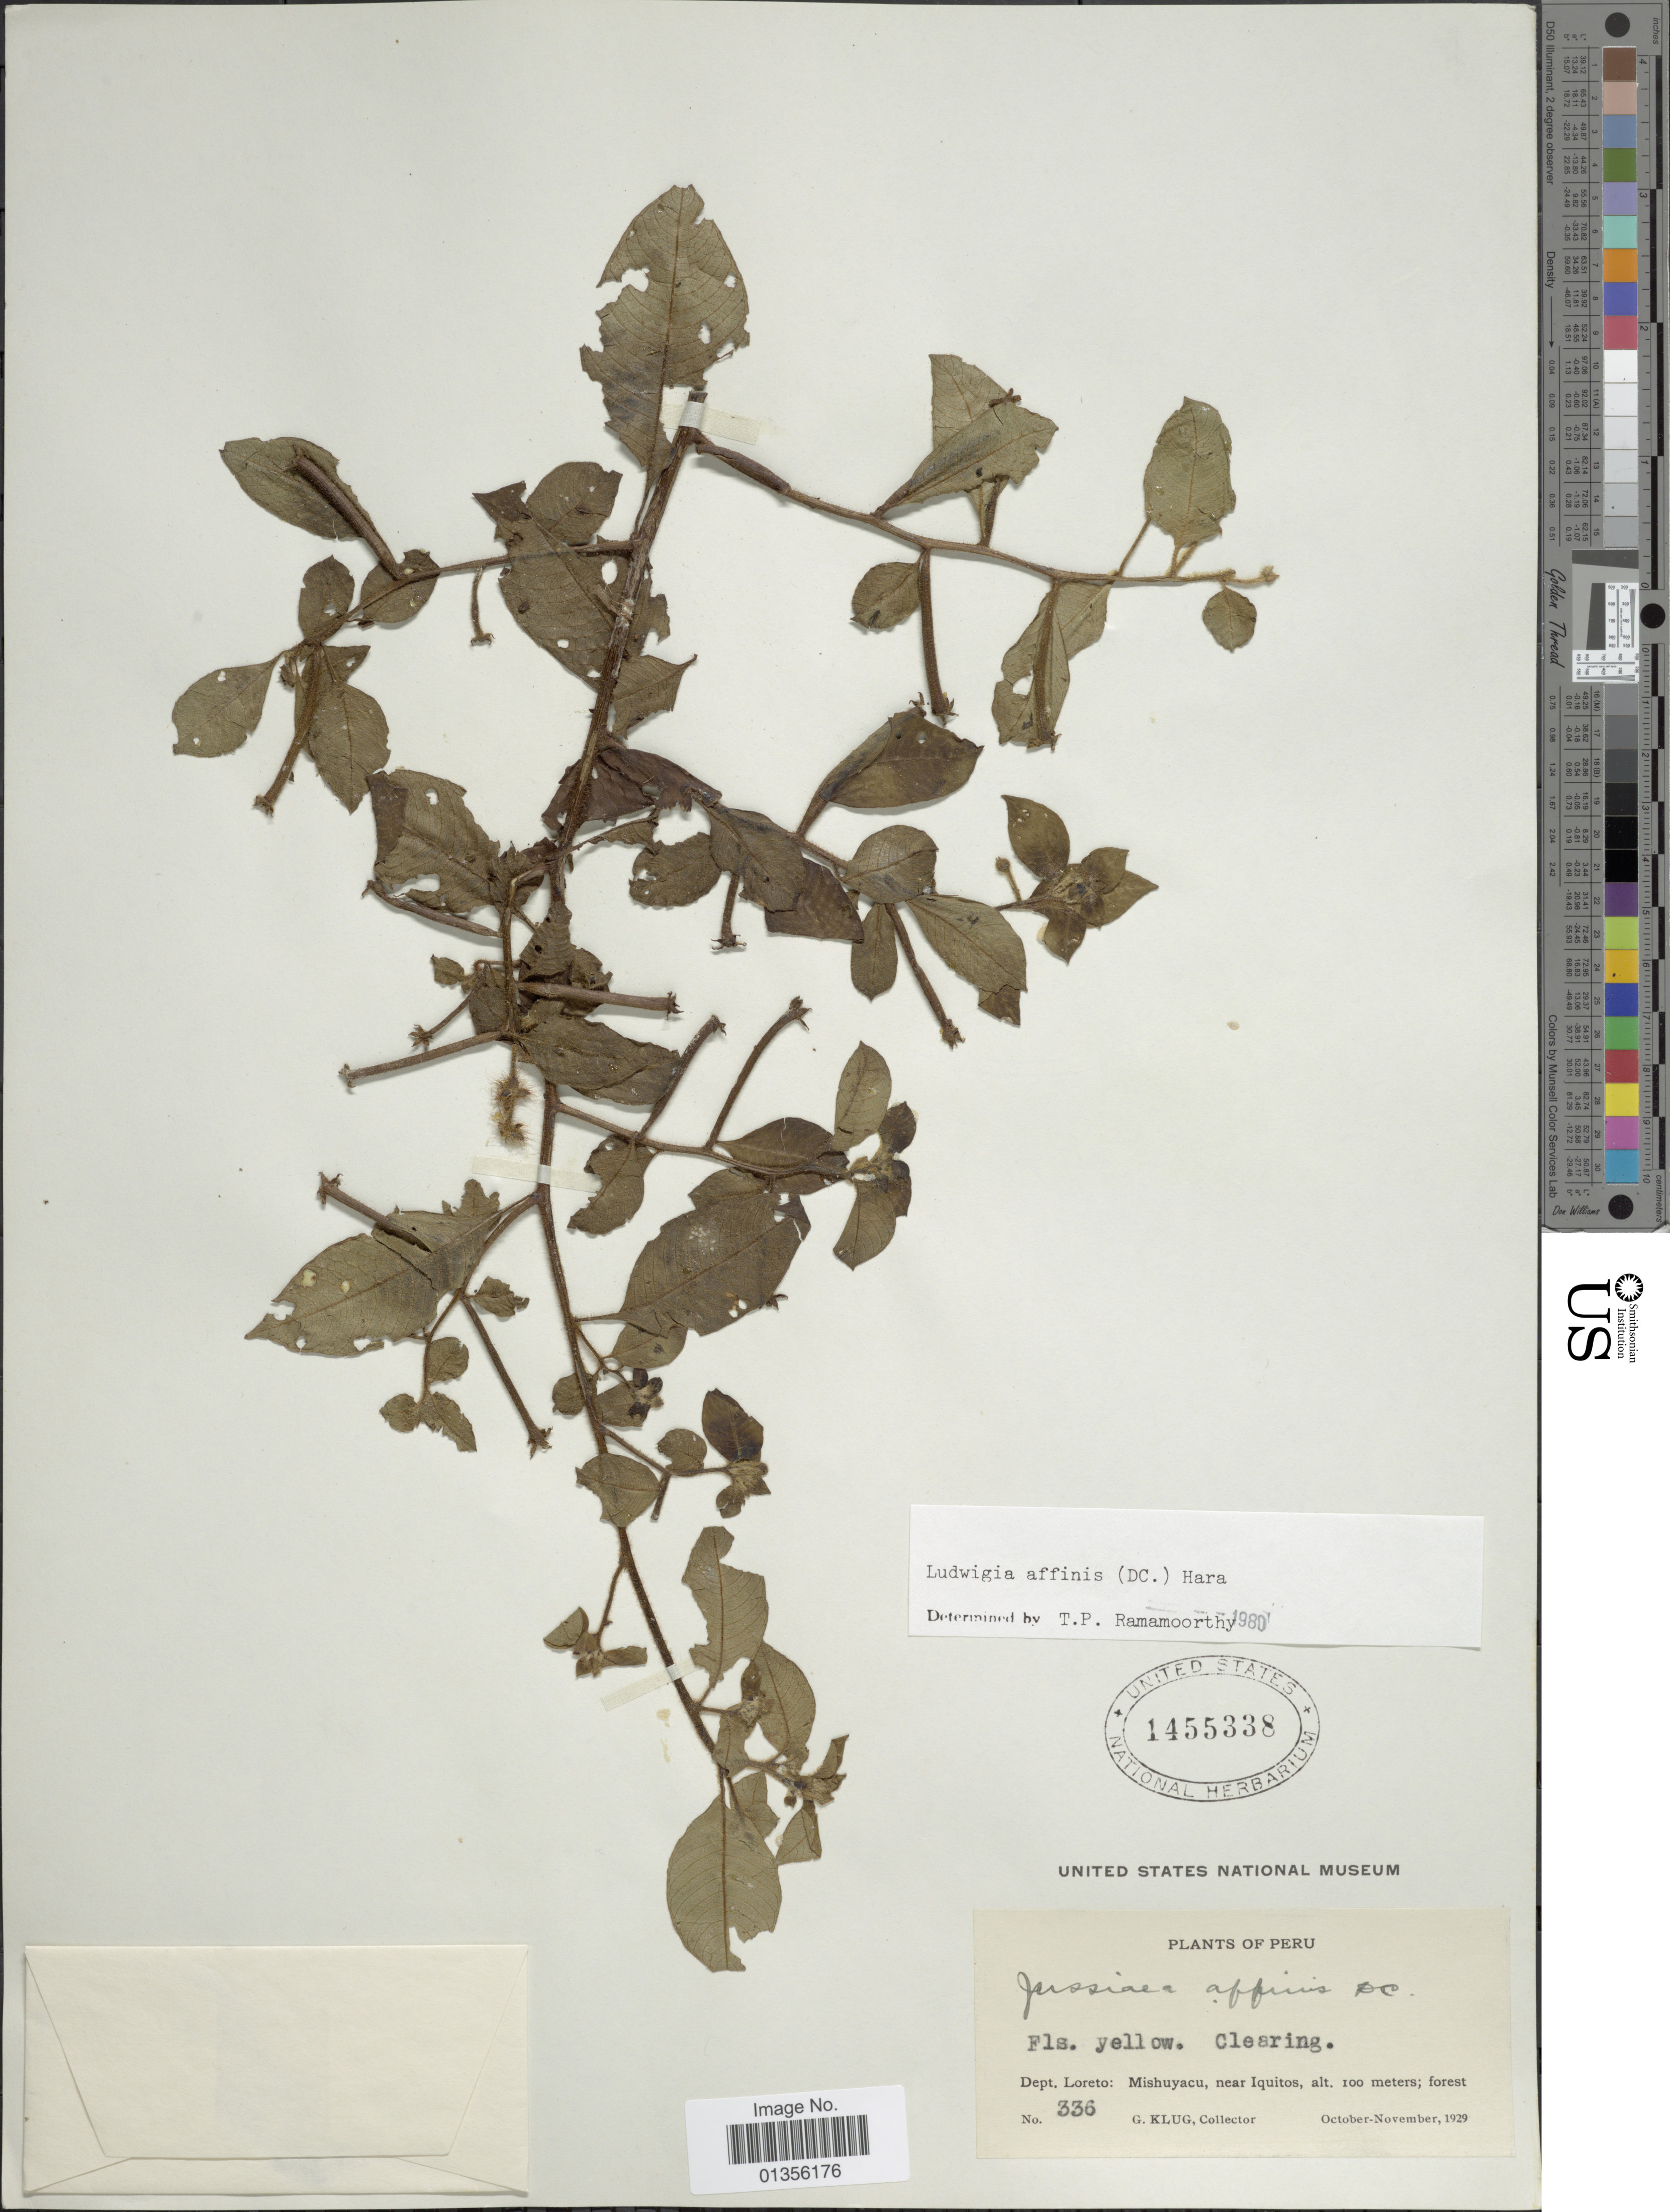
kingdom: Plantae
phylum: Tracheophyta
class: Magnoliopsida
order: Myrtales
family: Onagraceae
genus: Ludwigia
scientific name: Ludwigia affinis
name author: (DC.) H. Hara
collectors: G. Klug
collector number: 336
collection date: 1929-10/1929-11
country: Peru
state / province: Loreto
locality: Mishuyacu, near Iquitos.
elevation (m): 100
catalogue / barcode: US 1455338